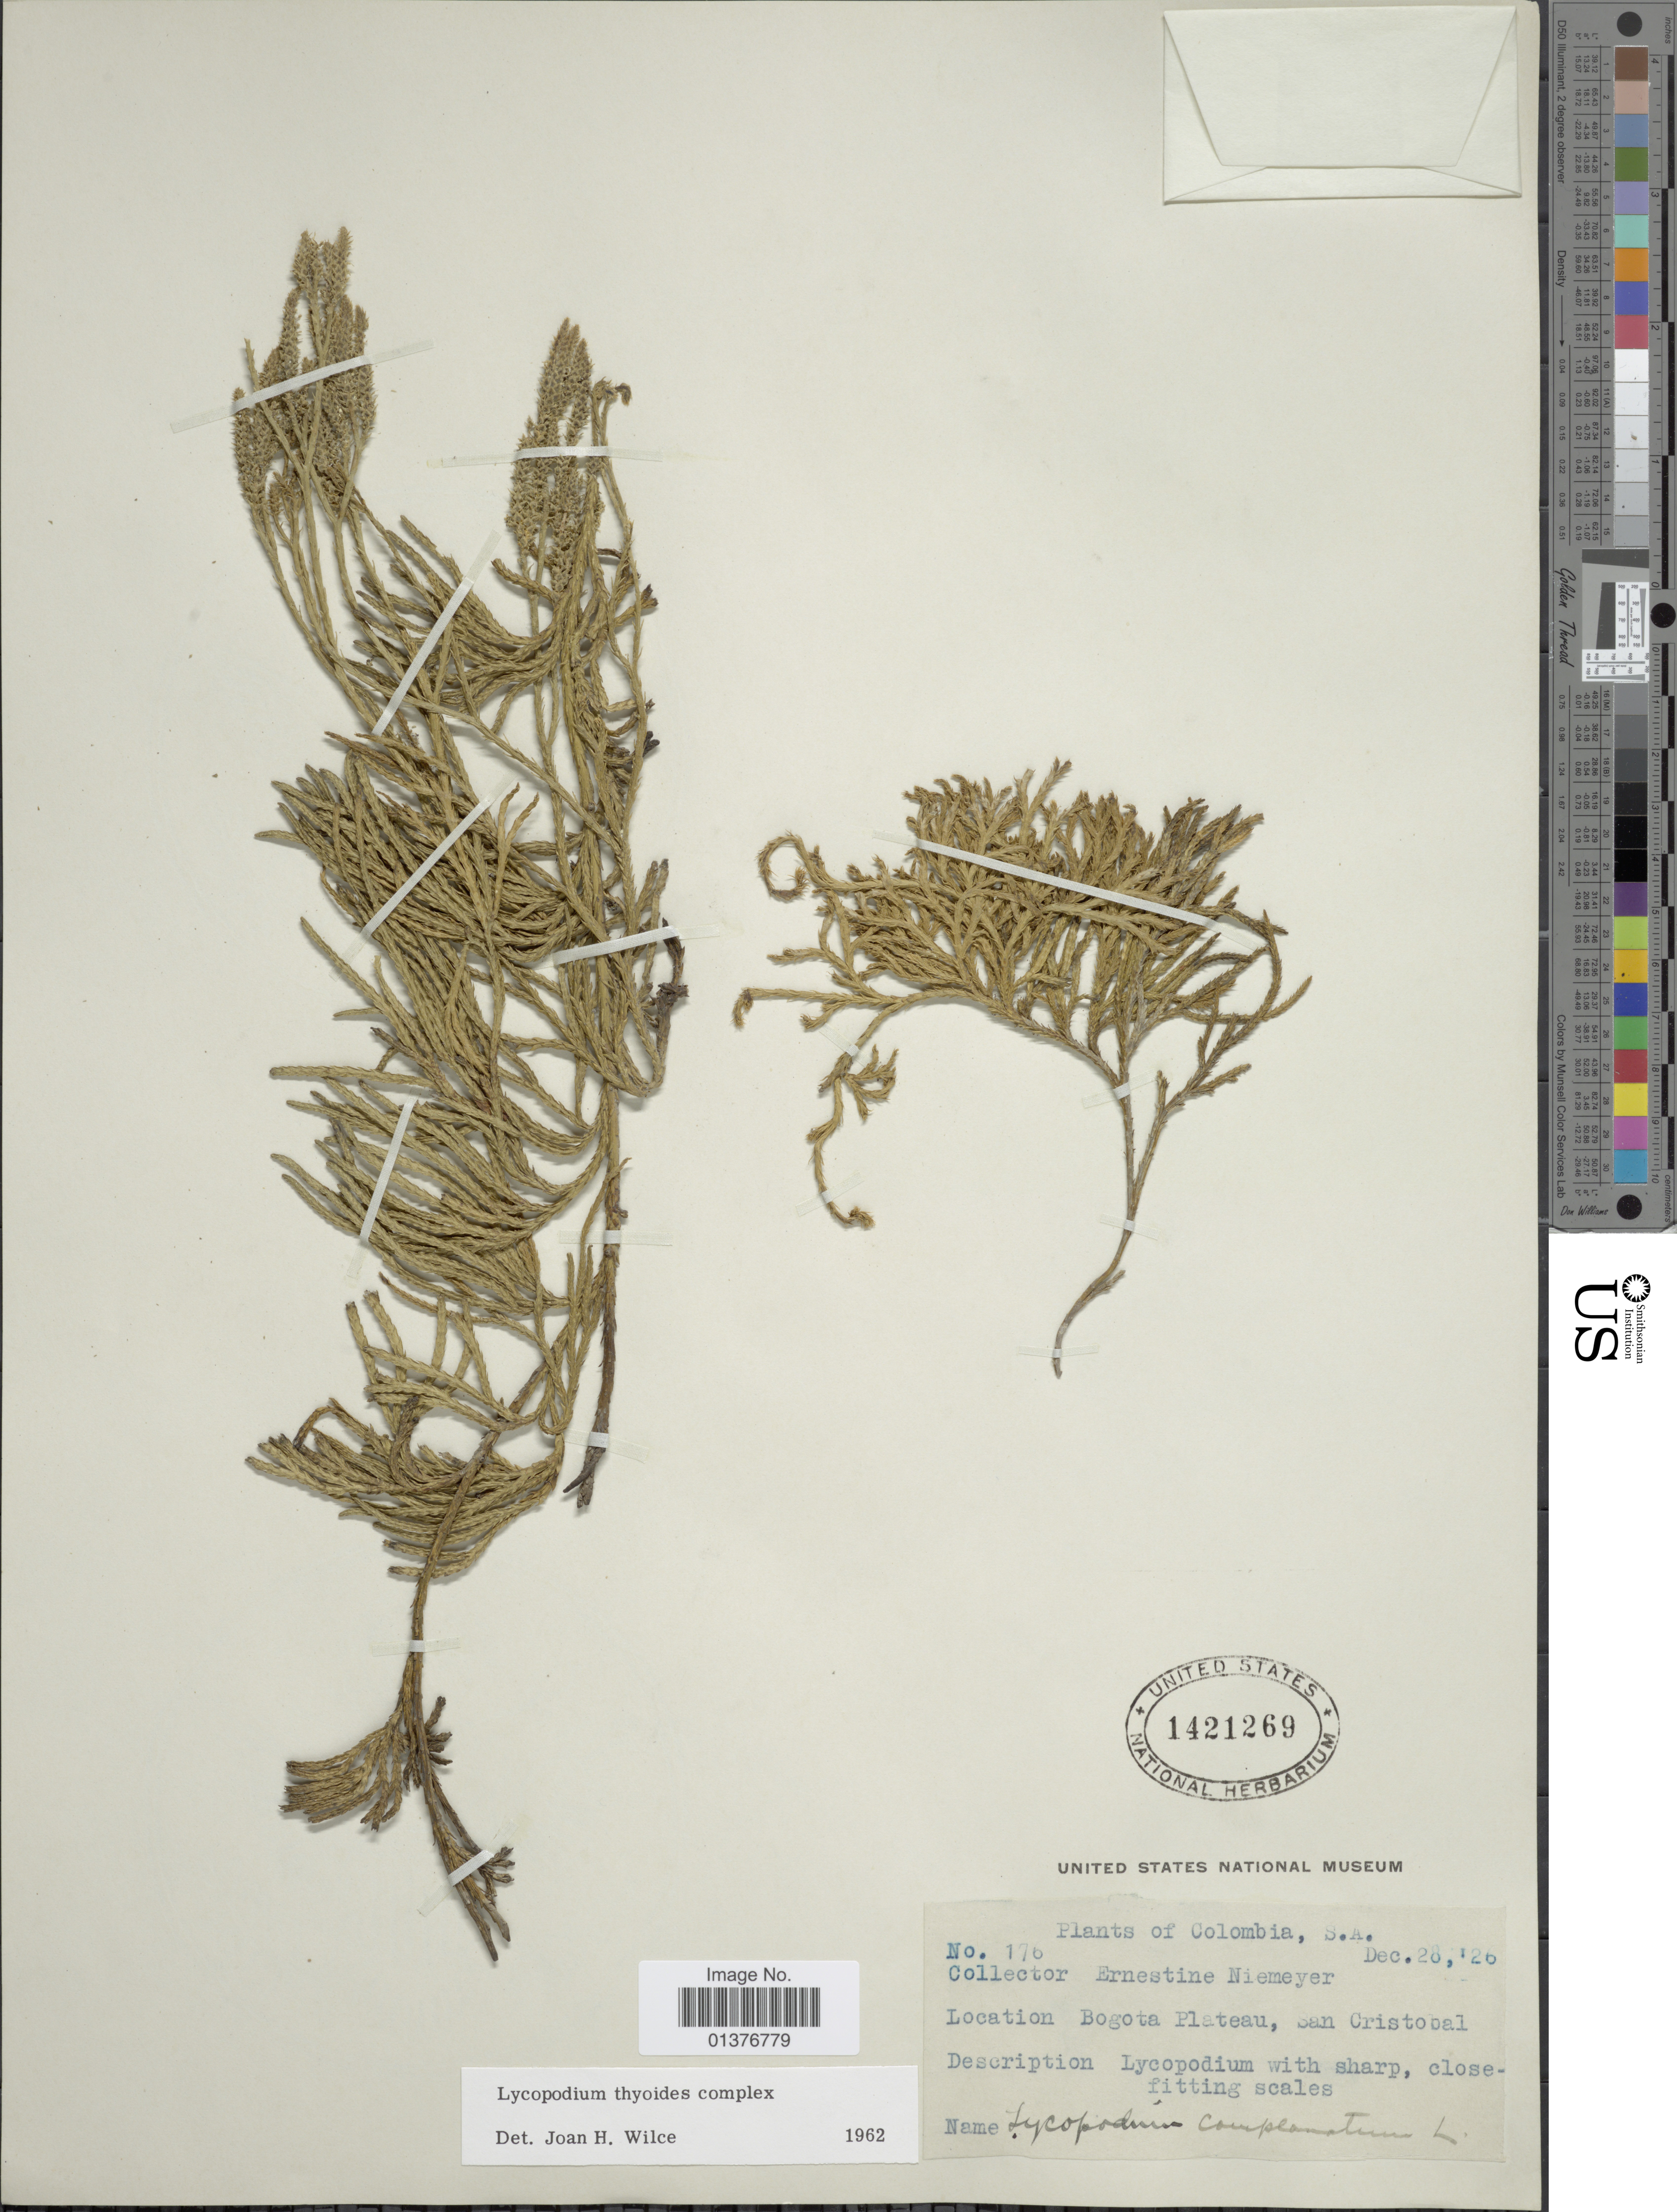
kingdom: Plantae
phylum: Tracheophyta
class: Lycopodiopsida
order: Lycopodiales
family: Lycopodiaceae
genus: Diphasiastrum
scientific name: Diphasiastrum thyoides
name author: (Humb. & Bonpl. ex Willd.) Holub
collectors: E. H. Niemeyer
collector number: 176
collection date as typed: Transcribed d/m/y: 28/12/26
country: Colombia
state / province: Bogota D.C.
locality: Bogota Plateau, San Cristobal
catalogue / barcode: US 1421269